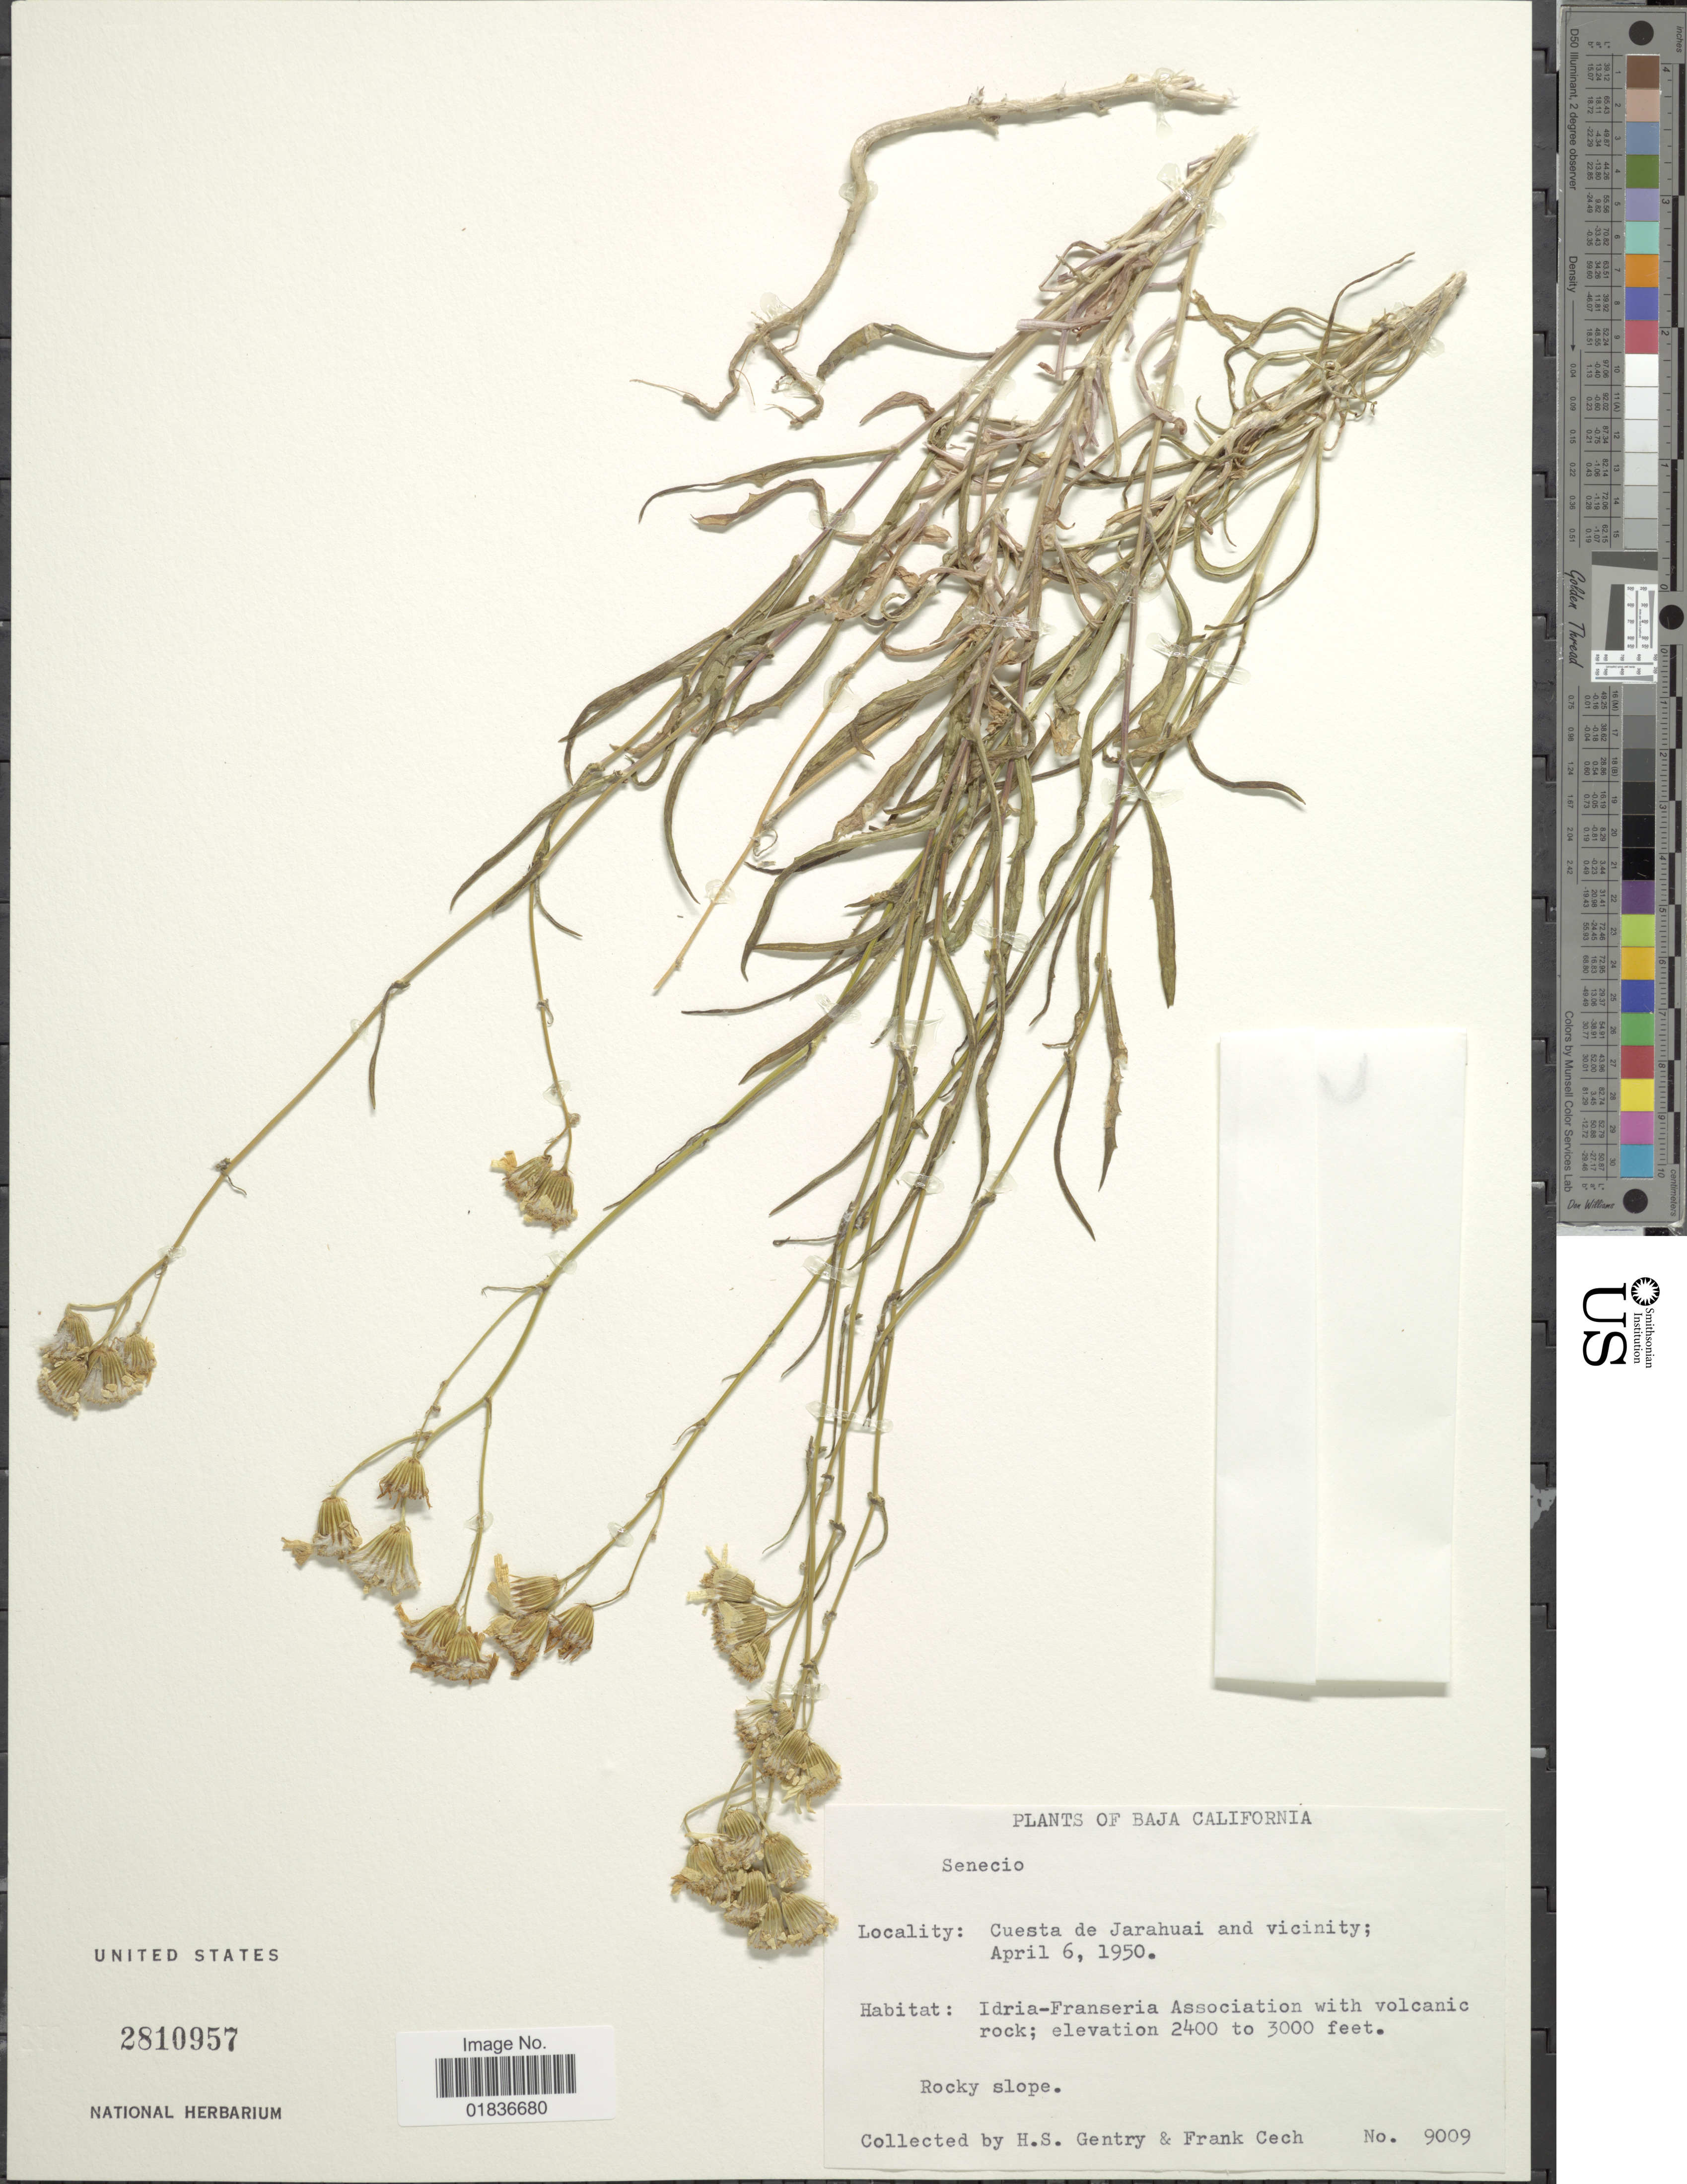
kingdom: Plantae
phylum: Tracheophyta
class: Magnoliopsida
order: Asterales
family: Asteraceae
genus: Senecio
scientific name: Senecio sp.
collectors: H. S. Gentry & F. Cech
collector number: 9009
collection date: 1950-04-06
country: Mexico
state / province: Baja California Norte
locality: Baja California. Cuesta de Jarahuai and vicinity.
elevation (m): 732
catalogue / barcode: US 2810957